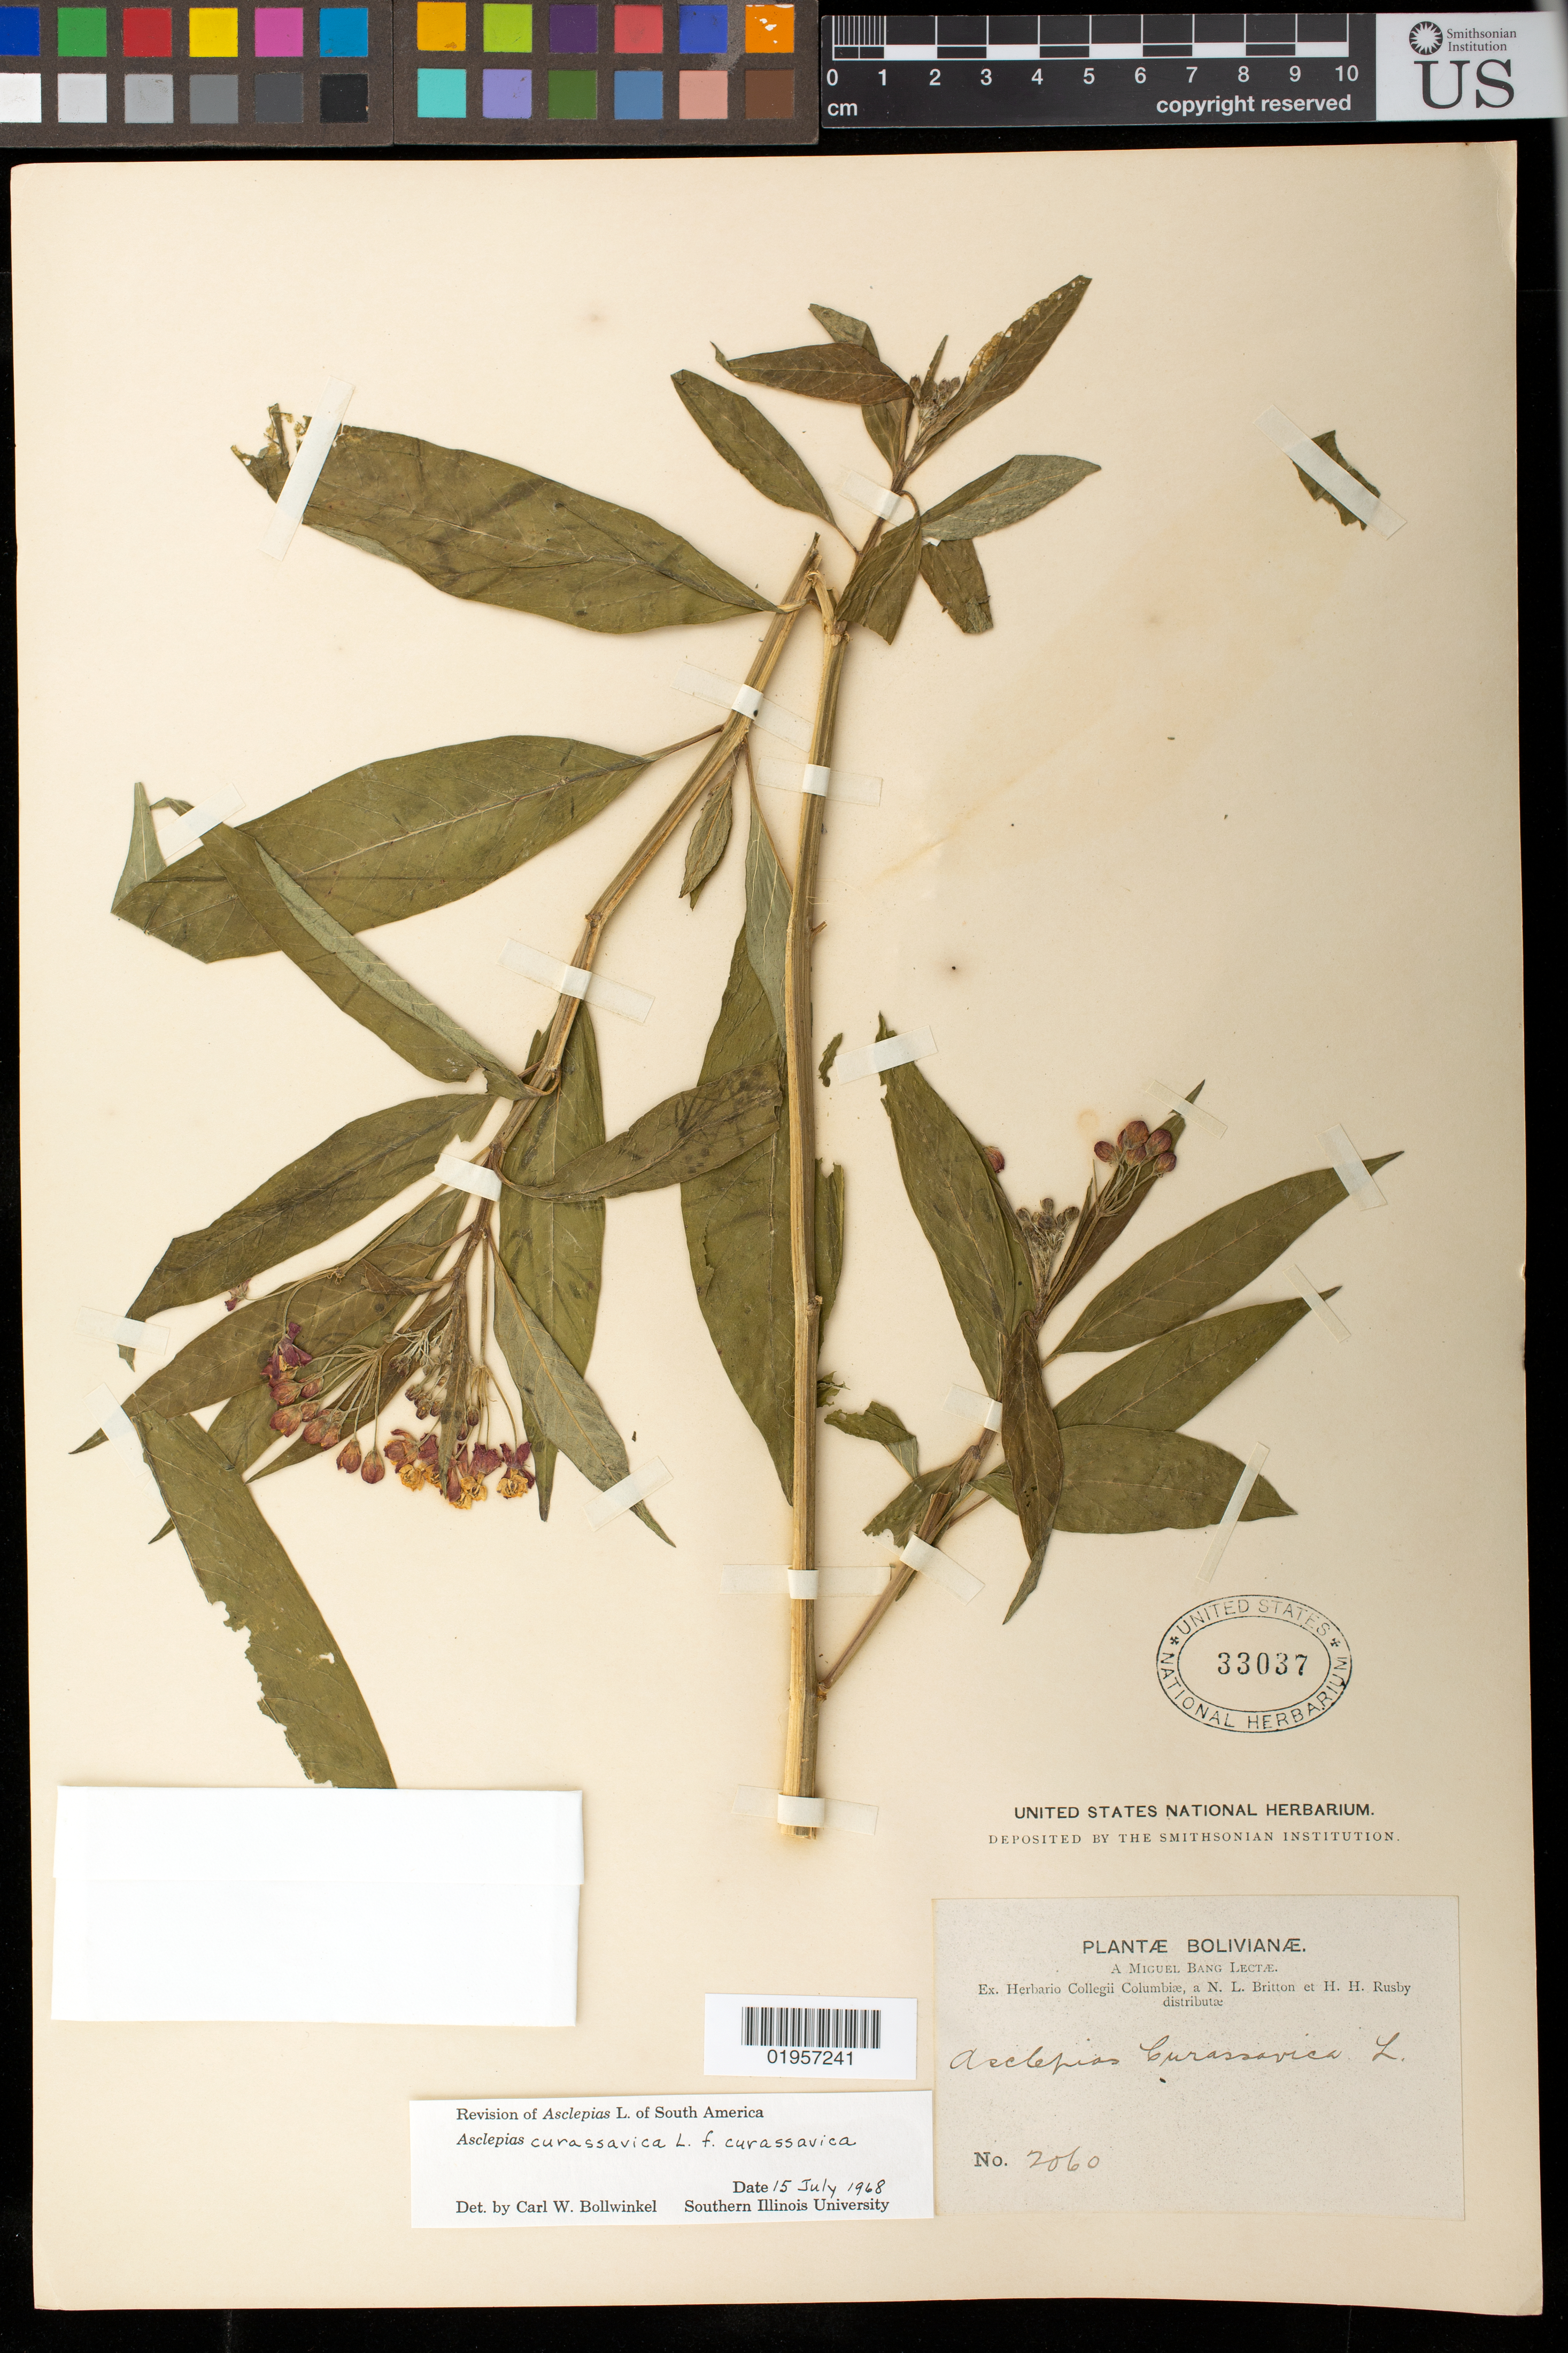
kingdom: Plantae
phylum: Tracheophyta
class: Magnoliopsida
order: Gentianales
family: Apocynaceae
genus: Asclepias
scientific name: Asclepias curassavica f. curassavica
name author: L.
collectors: M. Bang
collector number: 2060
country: Bolivia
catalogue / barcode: US 33037